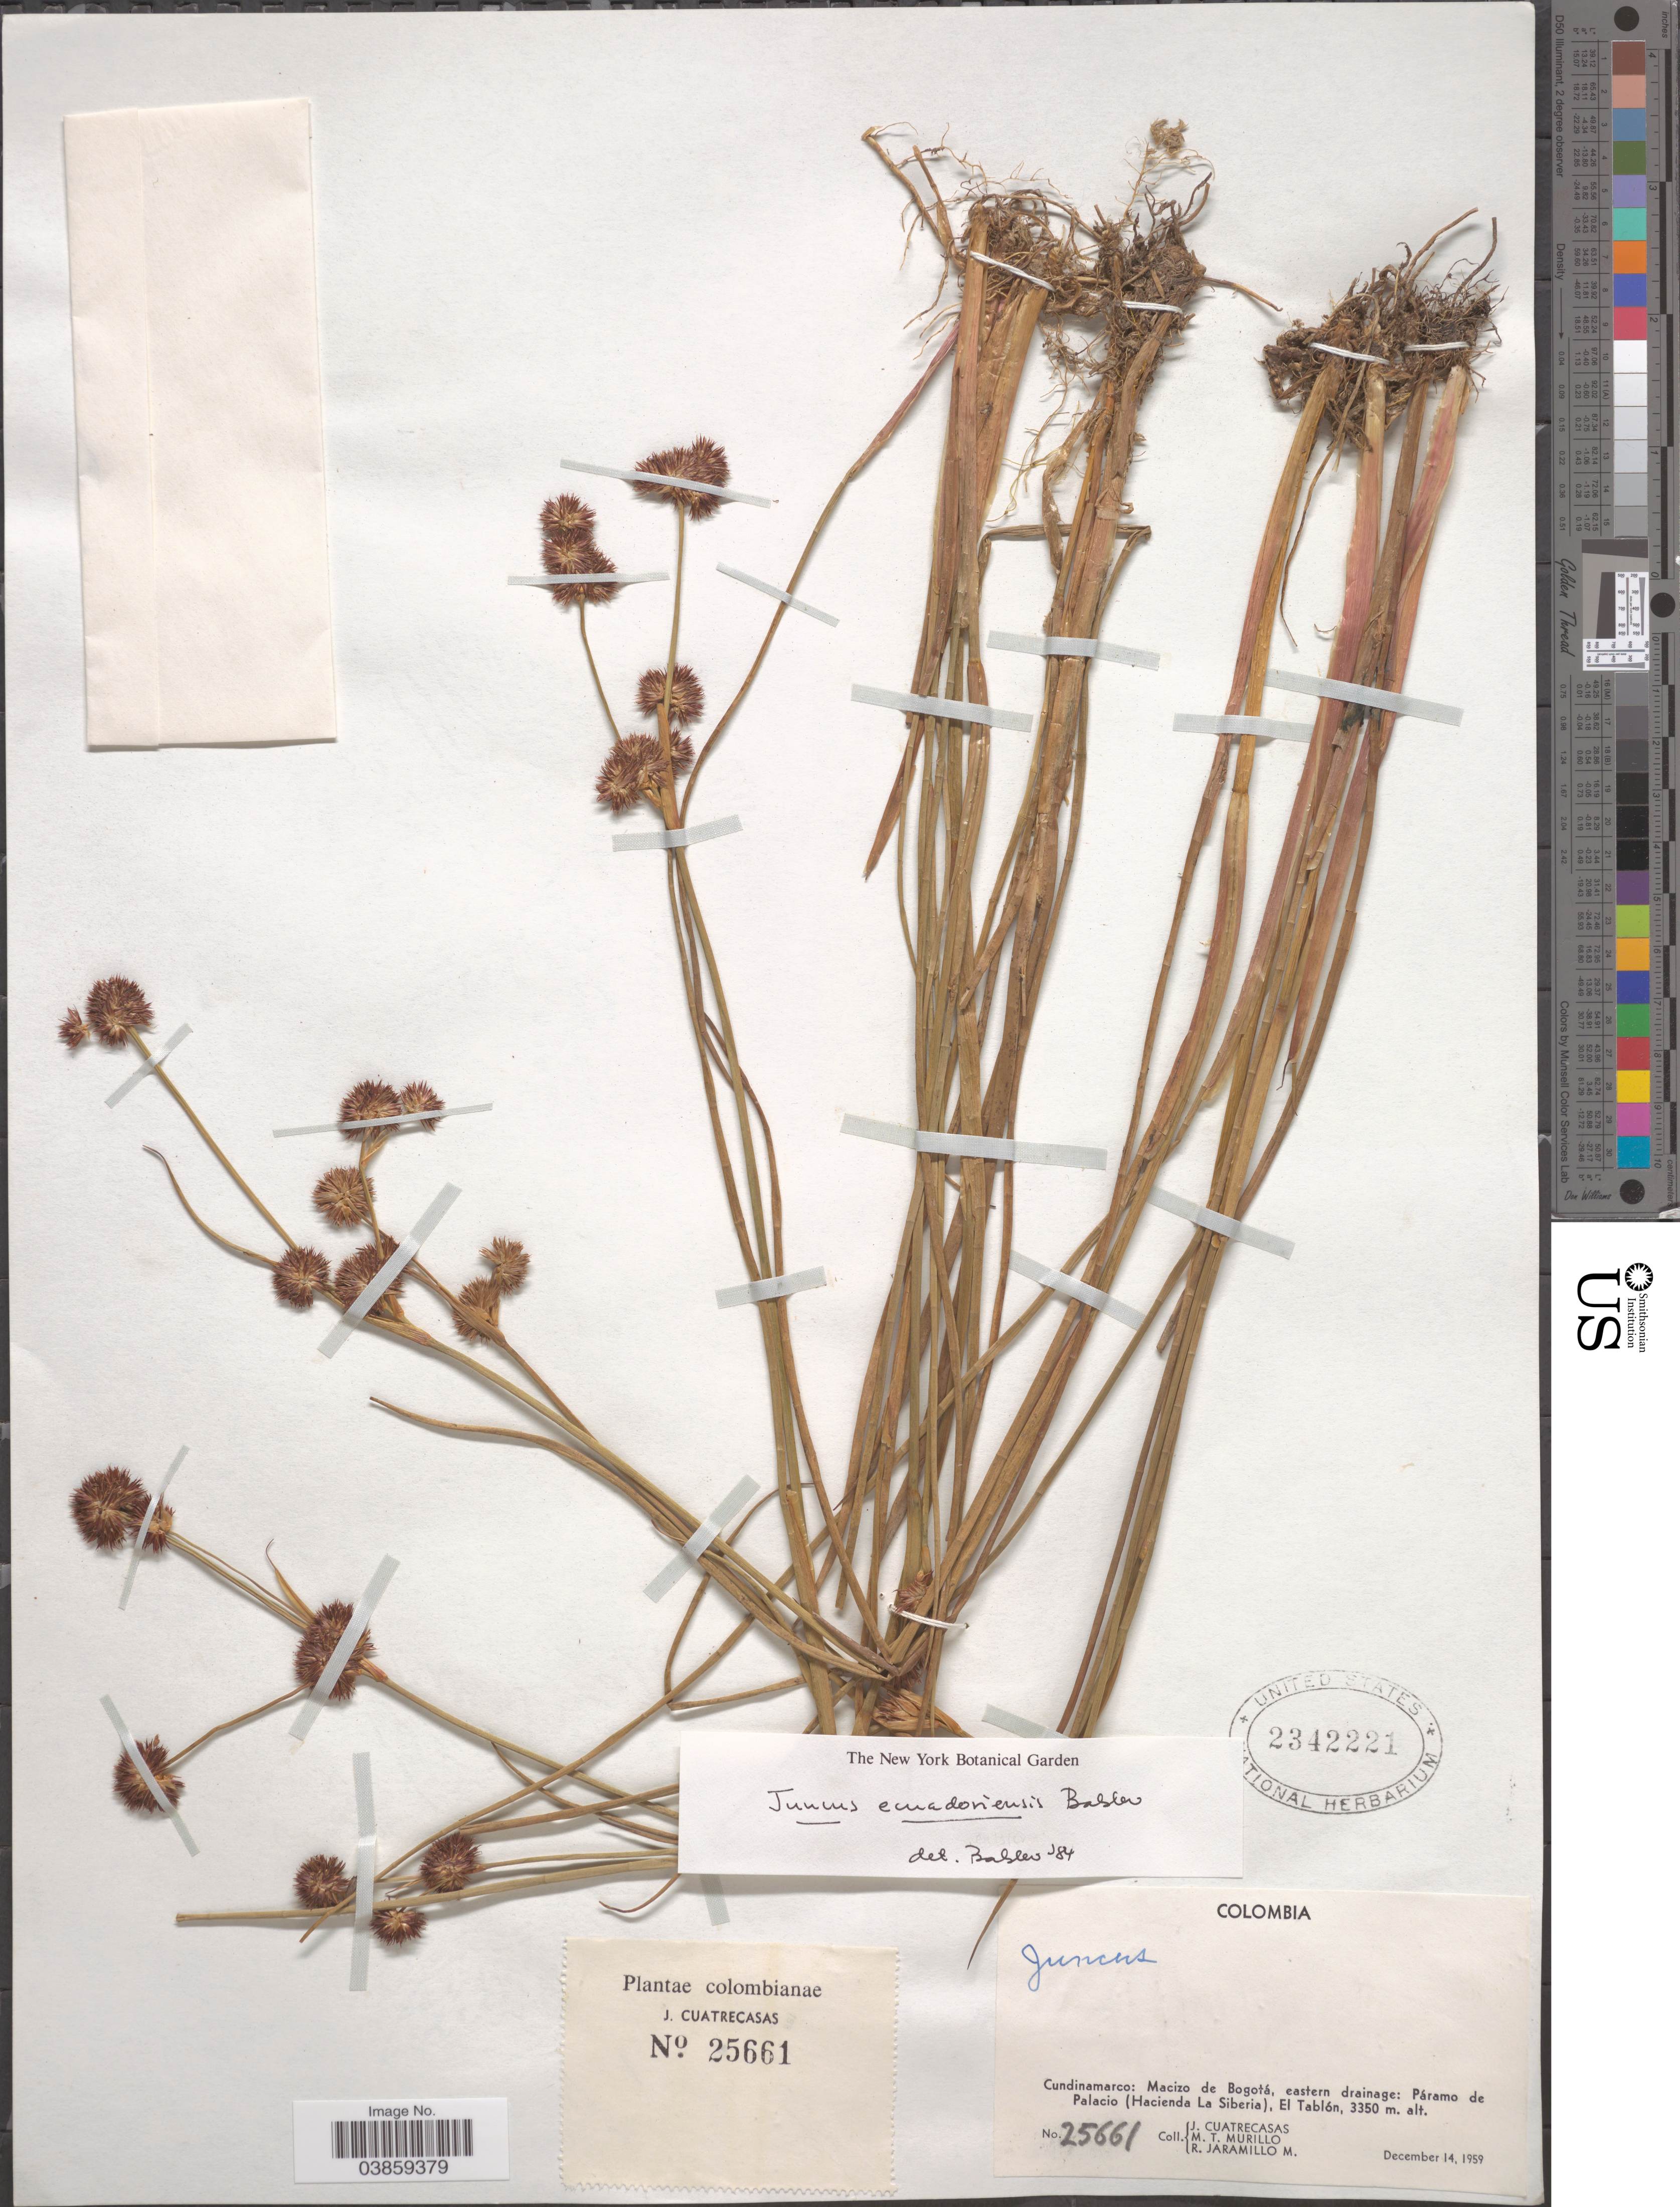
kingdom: Plantae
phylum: Tracheophyta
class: Liliopsida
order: Poales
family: Juncaceae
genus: Juncus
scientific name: Juncus ecuadoriensis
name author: Balslev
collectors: J. Cuatrecasas, M. Murillo & R. Jaramillo M.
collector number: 25661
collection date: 1959-12-14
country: Colombia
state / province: Cundinamarca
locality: Macizo de Bogotá, eastern drainage: Páramo de Palacio (Hacienda La Siberia), El Tablón.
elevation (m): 3350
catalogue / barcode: US 2342221